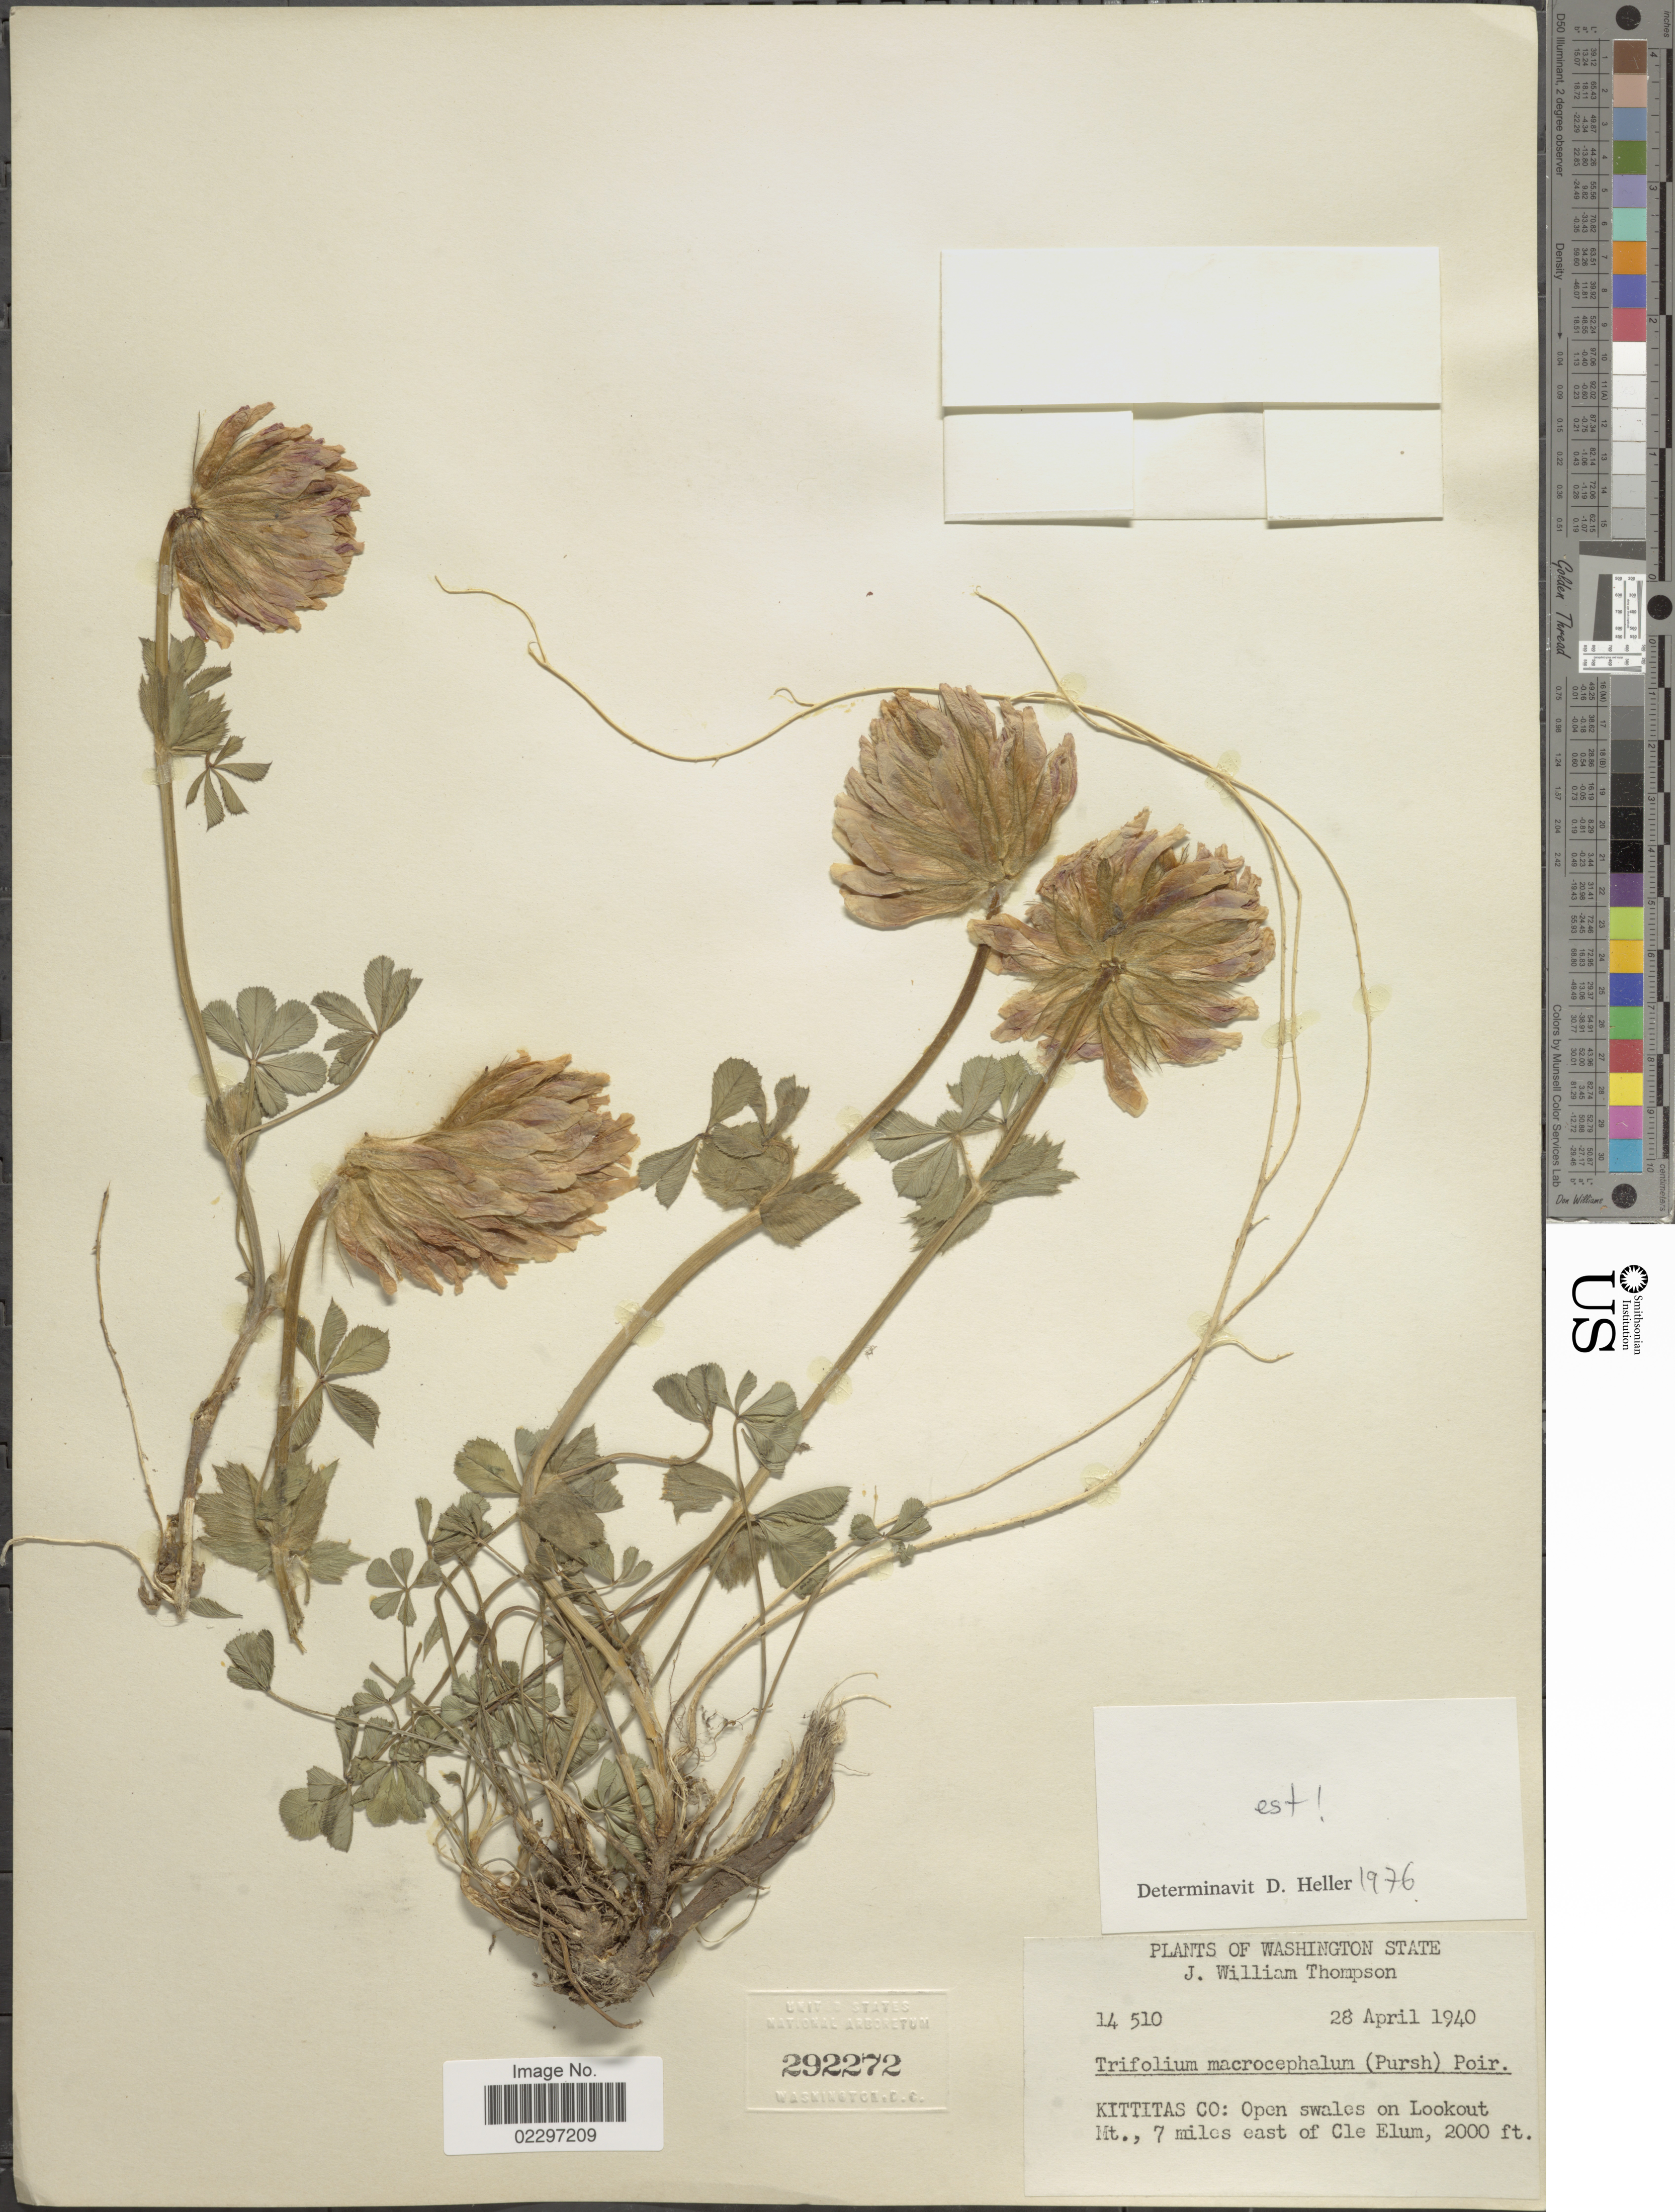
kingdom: Plantae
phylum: Tracheophyta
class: Magnoliopsida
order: Fabales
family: Fabaceae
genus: Trifolium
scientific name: Trifolium macrocephalum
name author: (Pursh) Poir.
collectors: J. W. Thompson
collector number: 14510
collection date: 1940-04-28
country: United States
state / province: Washington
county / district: Kittitas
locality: Kittitas Co.: Open swales on Lookout Mt., 7 miles east of Cle Elum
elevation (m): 610